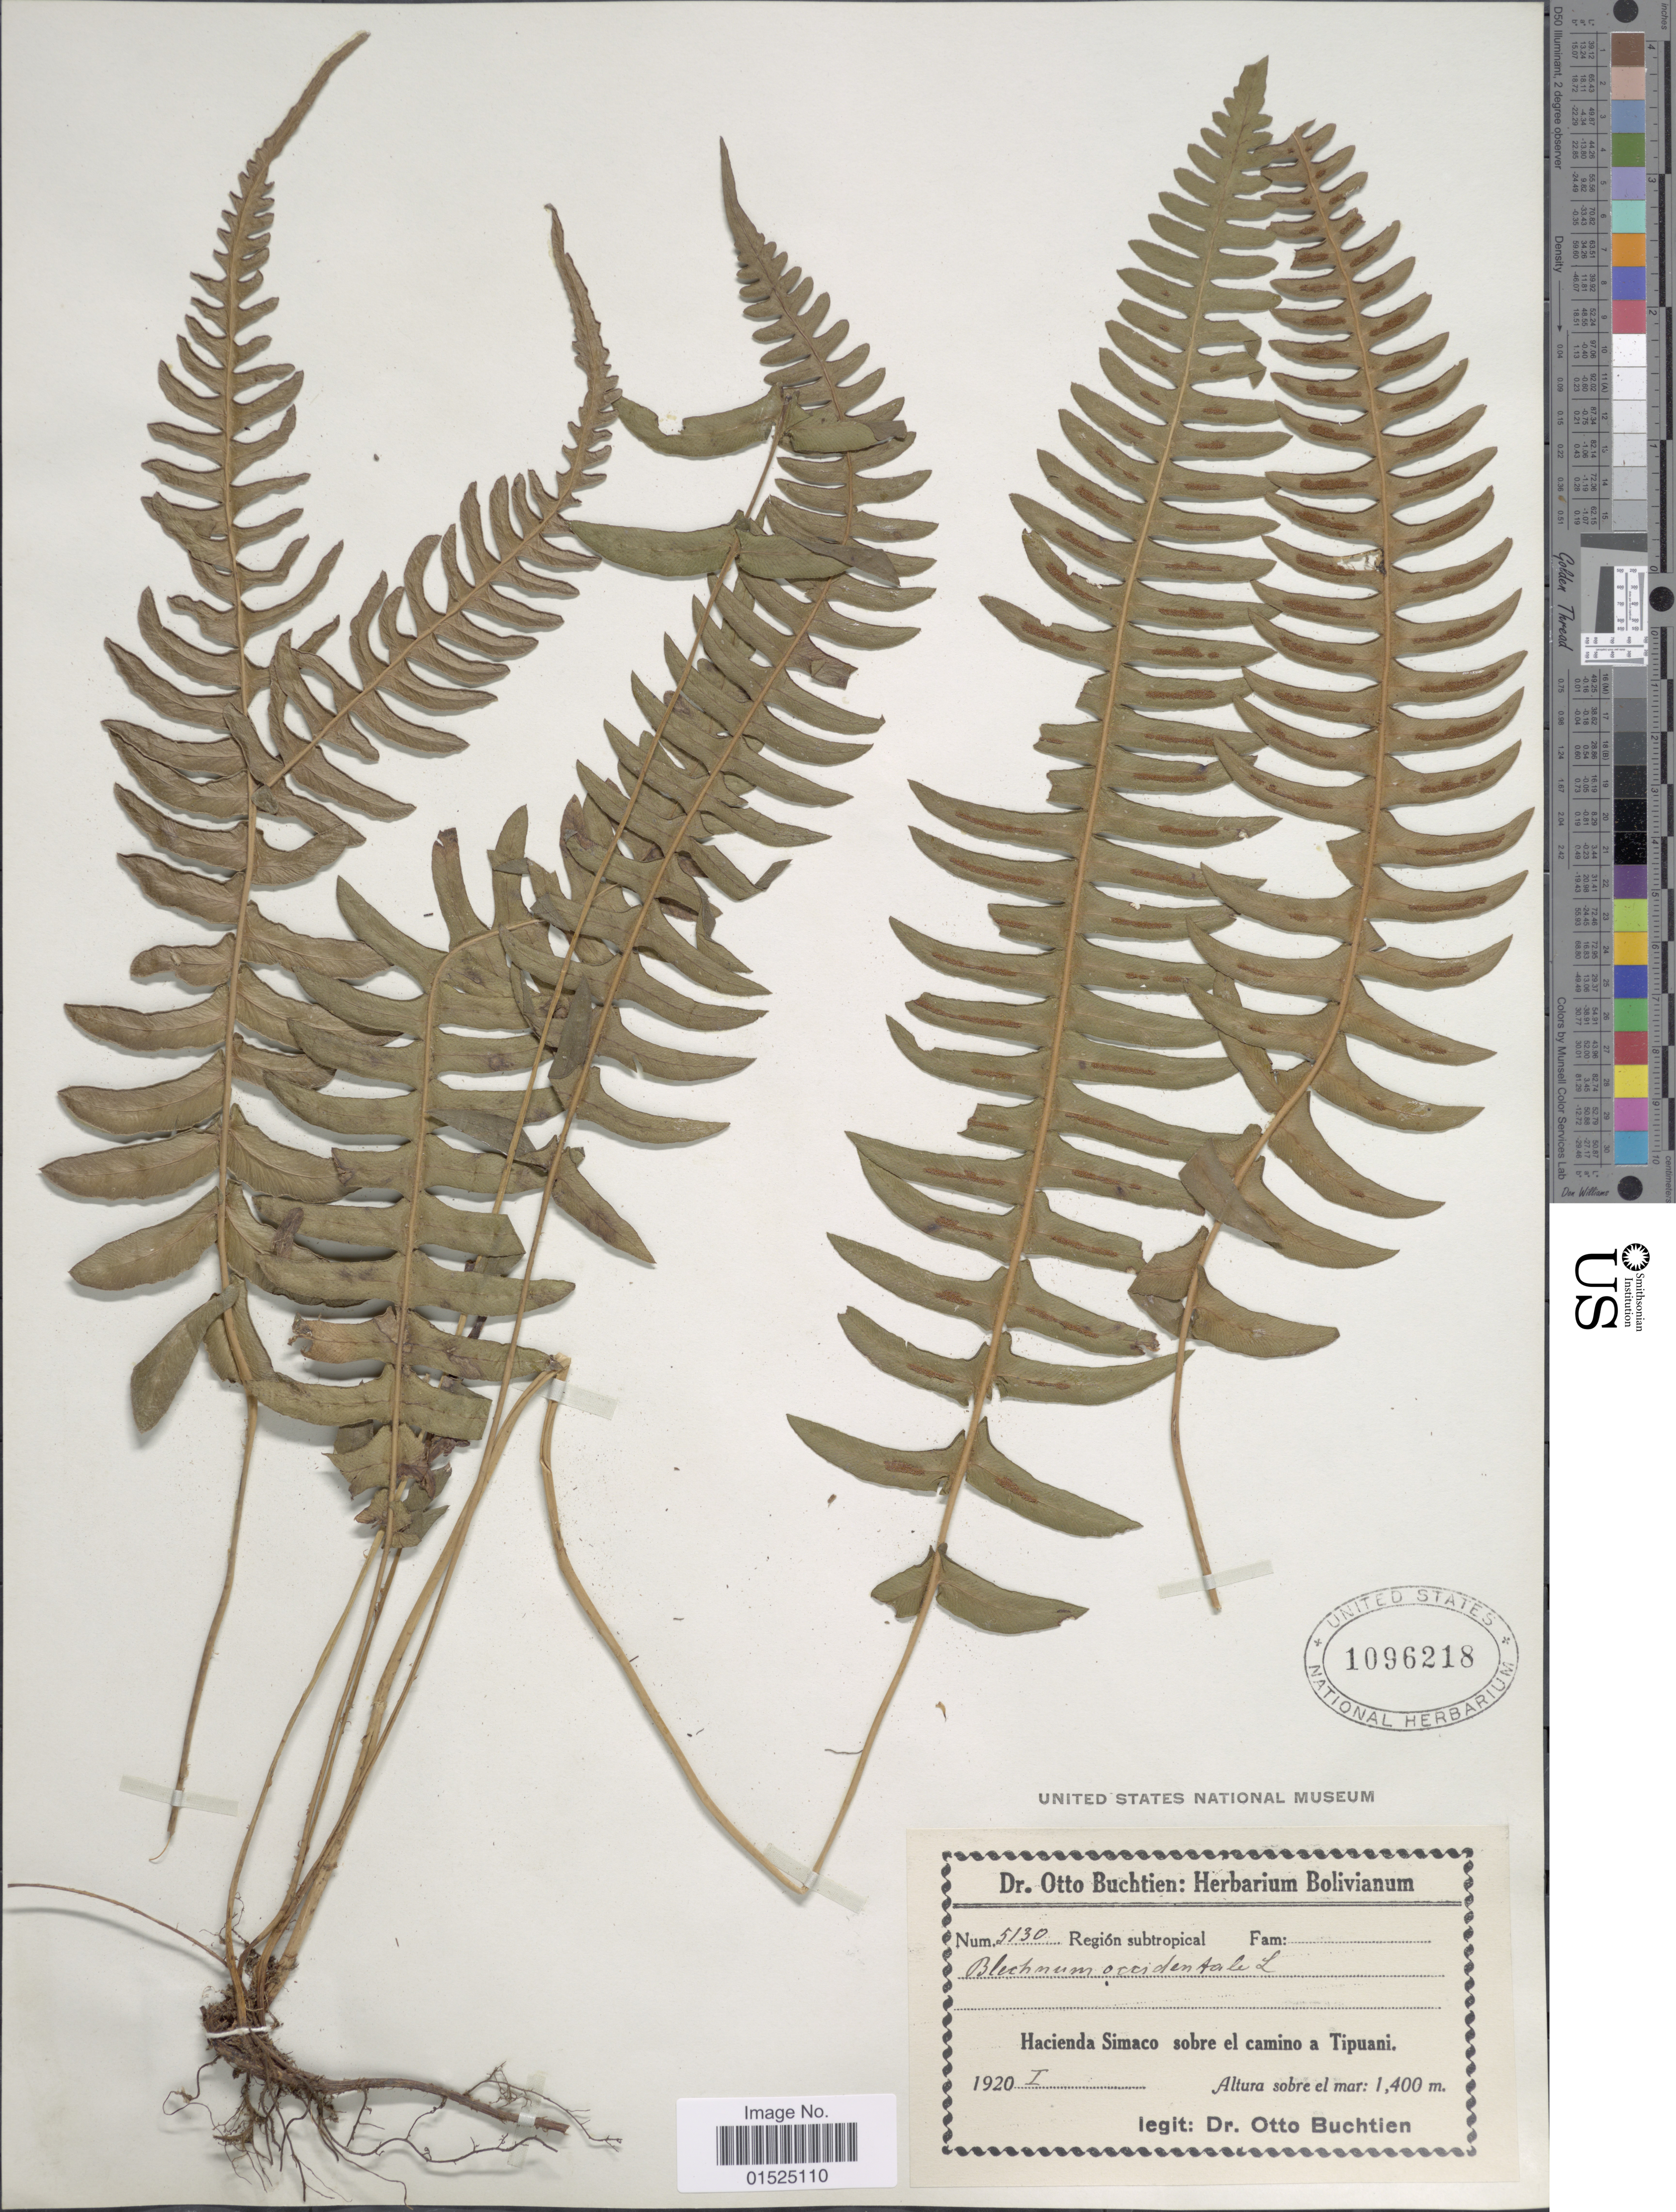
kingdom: Plantae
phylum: Tracheophyta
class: Polypodiopsida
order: Polypodiales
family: Blechnaceae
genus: Blechnum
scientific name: Blechnum appendiculatum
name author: Willd.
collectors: O. Buchtien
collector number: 5130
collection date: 1920-01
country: Bolivia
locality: Region subtropical, Hacienda Simaco sobre el camino a Tipuani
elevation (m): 1400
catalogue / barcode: US 1096218